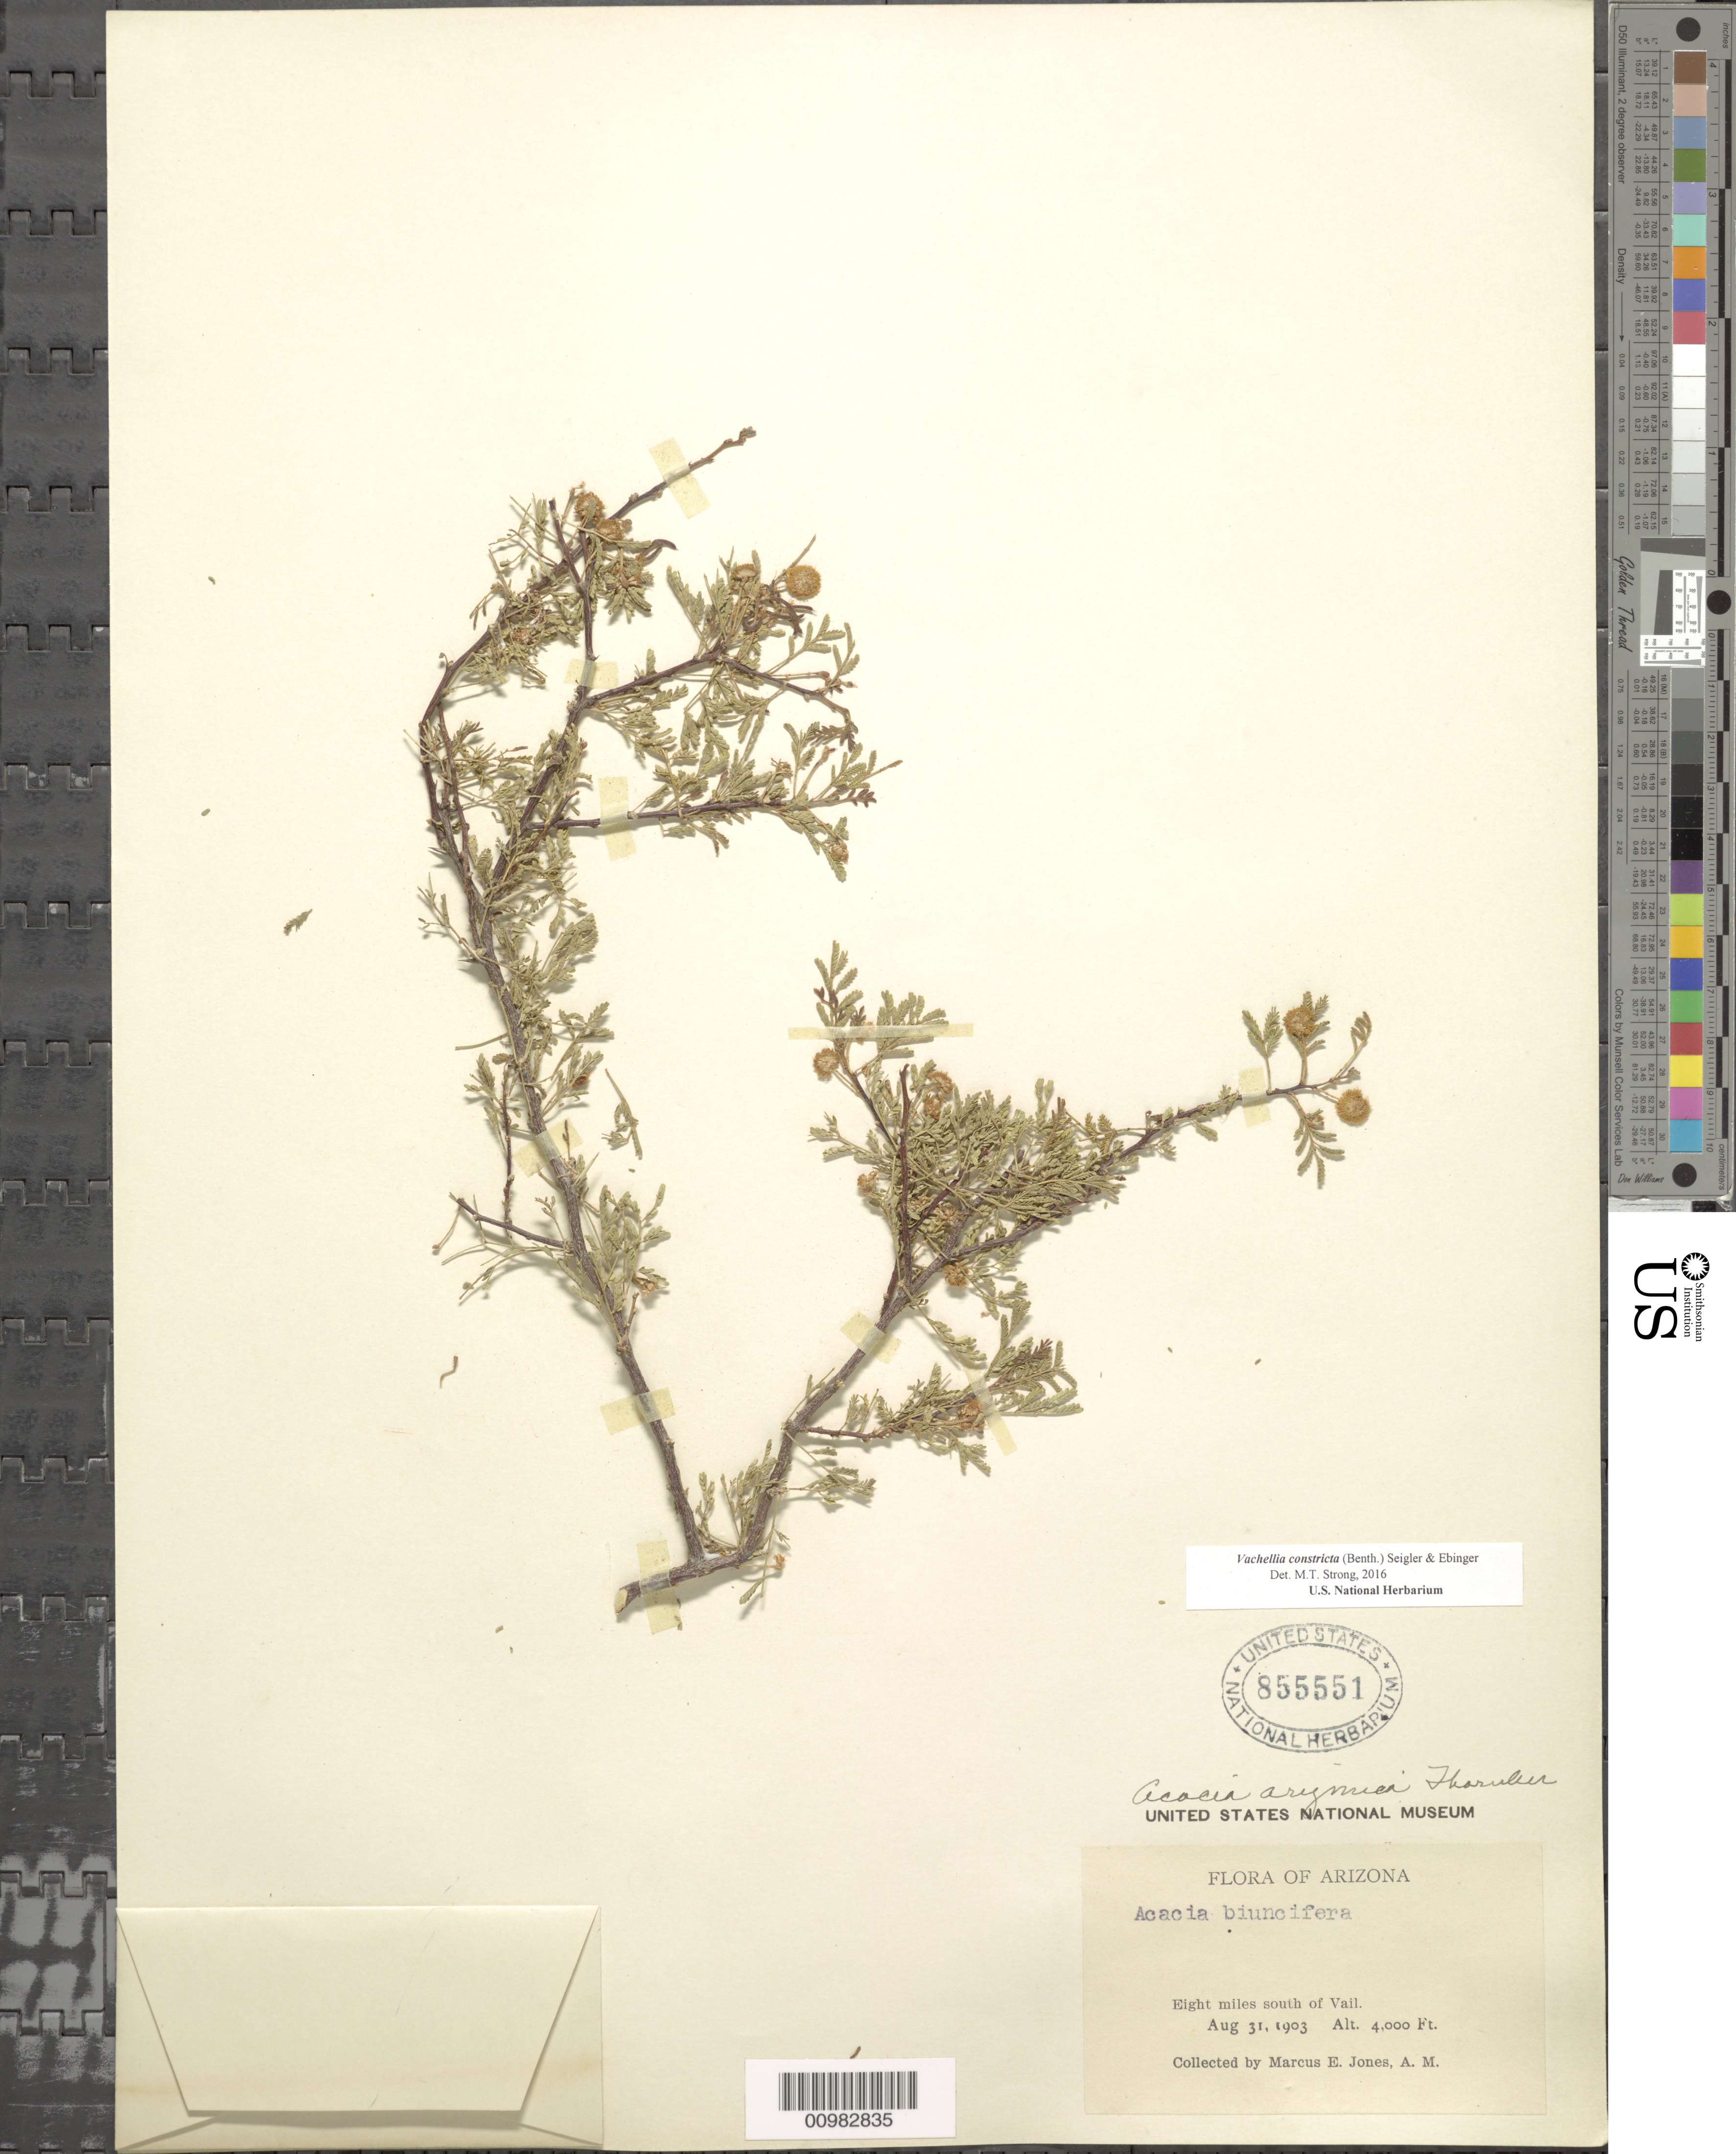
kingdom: Plantae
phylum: Tracheophyta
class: Magnoliopsida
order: Fabales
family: Fabaceae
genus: Vachellia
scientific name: Vachellia constricta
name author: (Benth.) Seigler & Ebinger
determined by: Strong, M. T., (US), Smithsonian Institution - National Museum of Natural History (UNITED STATES)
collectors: M. E. Jones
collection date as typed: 31 Aug 1903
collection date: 1903-08-31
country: United States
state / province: Arizona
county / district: Pima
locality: Eight miles south of Vail.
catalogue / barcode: US 855551